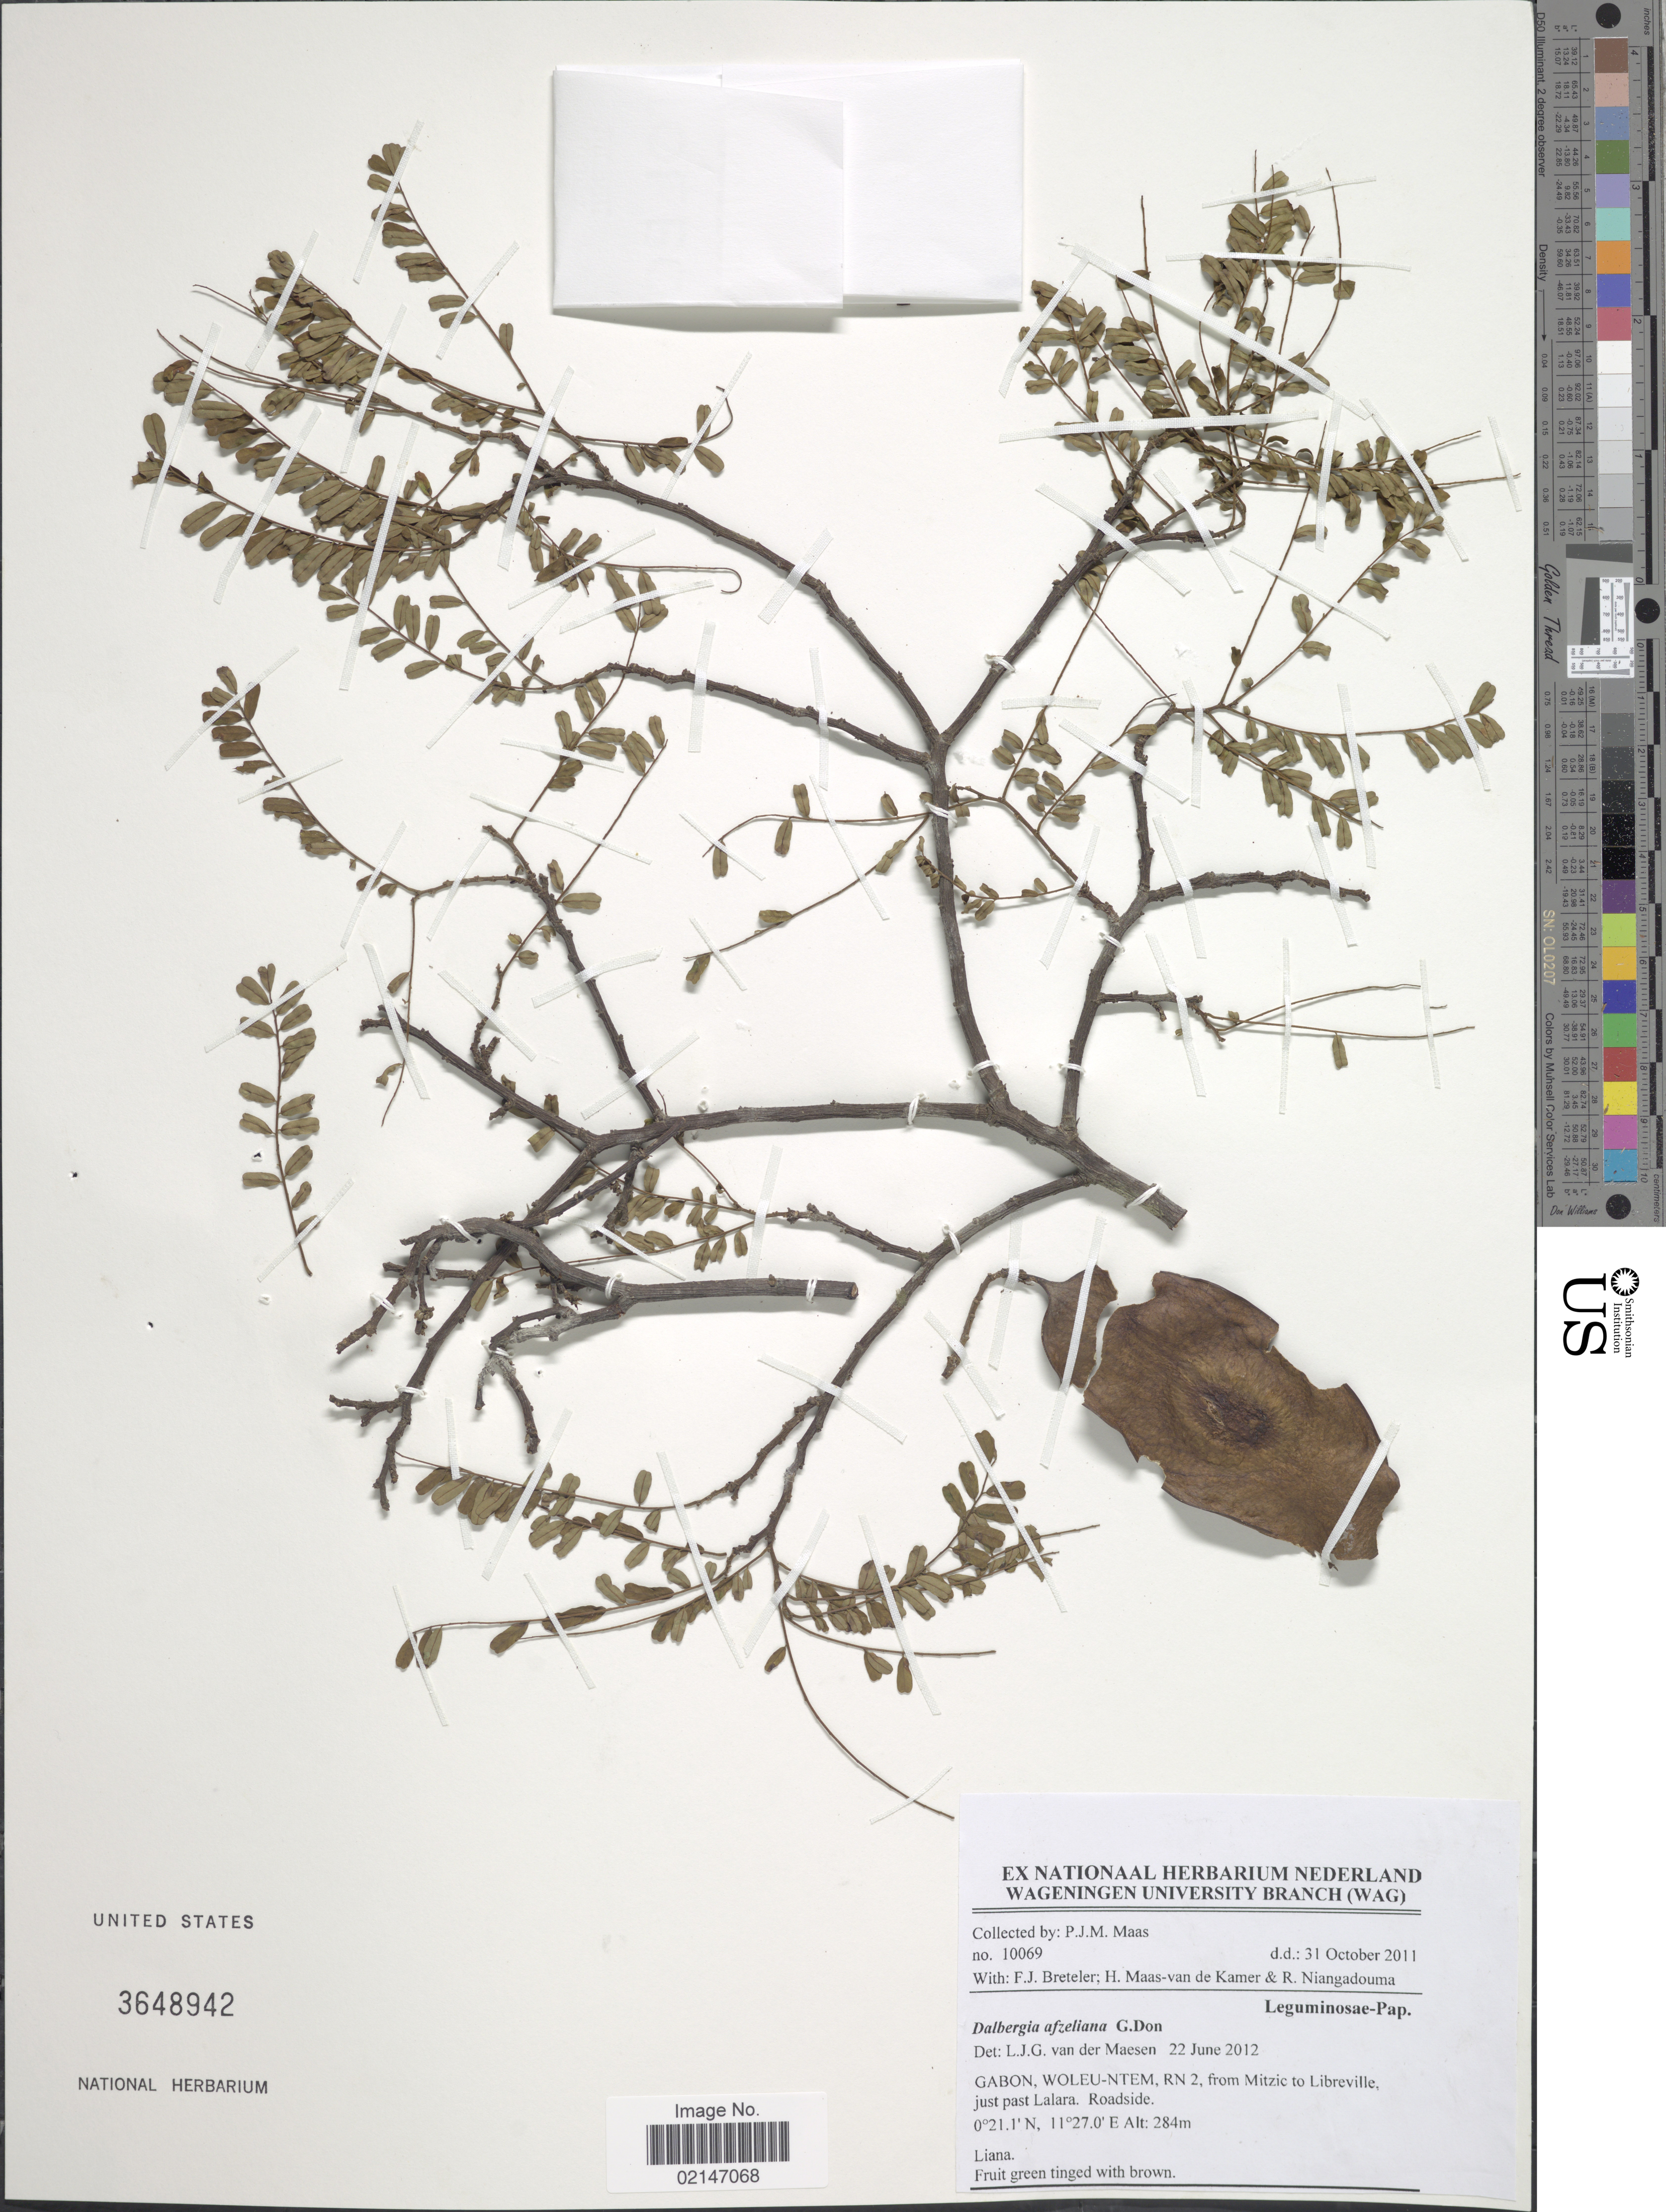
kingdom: Plantae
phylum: Tracheophyta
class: Magnoliopsida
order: Fabales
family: Fabaceae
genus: Dalbergia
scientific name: Dalbergia afzeliana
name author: G. Don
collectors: P. Maas, F. J. Breteler, H. Maas van de Kamer & R. Niangadouma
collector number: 10069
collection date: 2011-10-31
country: Gabon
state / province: Woleu-Ntem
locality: RN 2, from Mitzie to Libreville, just pas Lalara, roadside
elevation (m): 284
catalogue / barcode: US 3648942